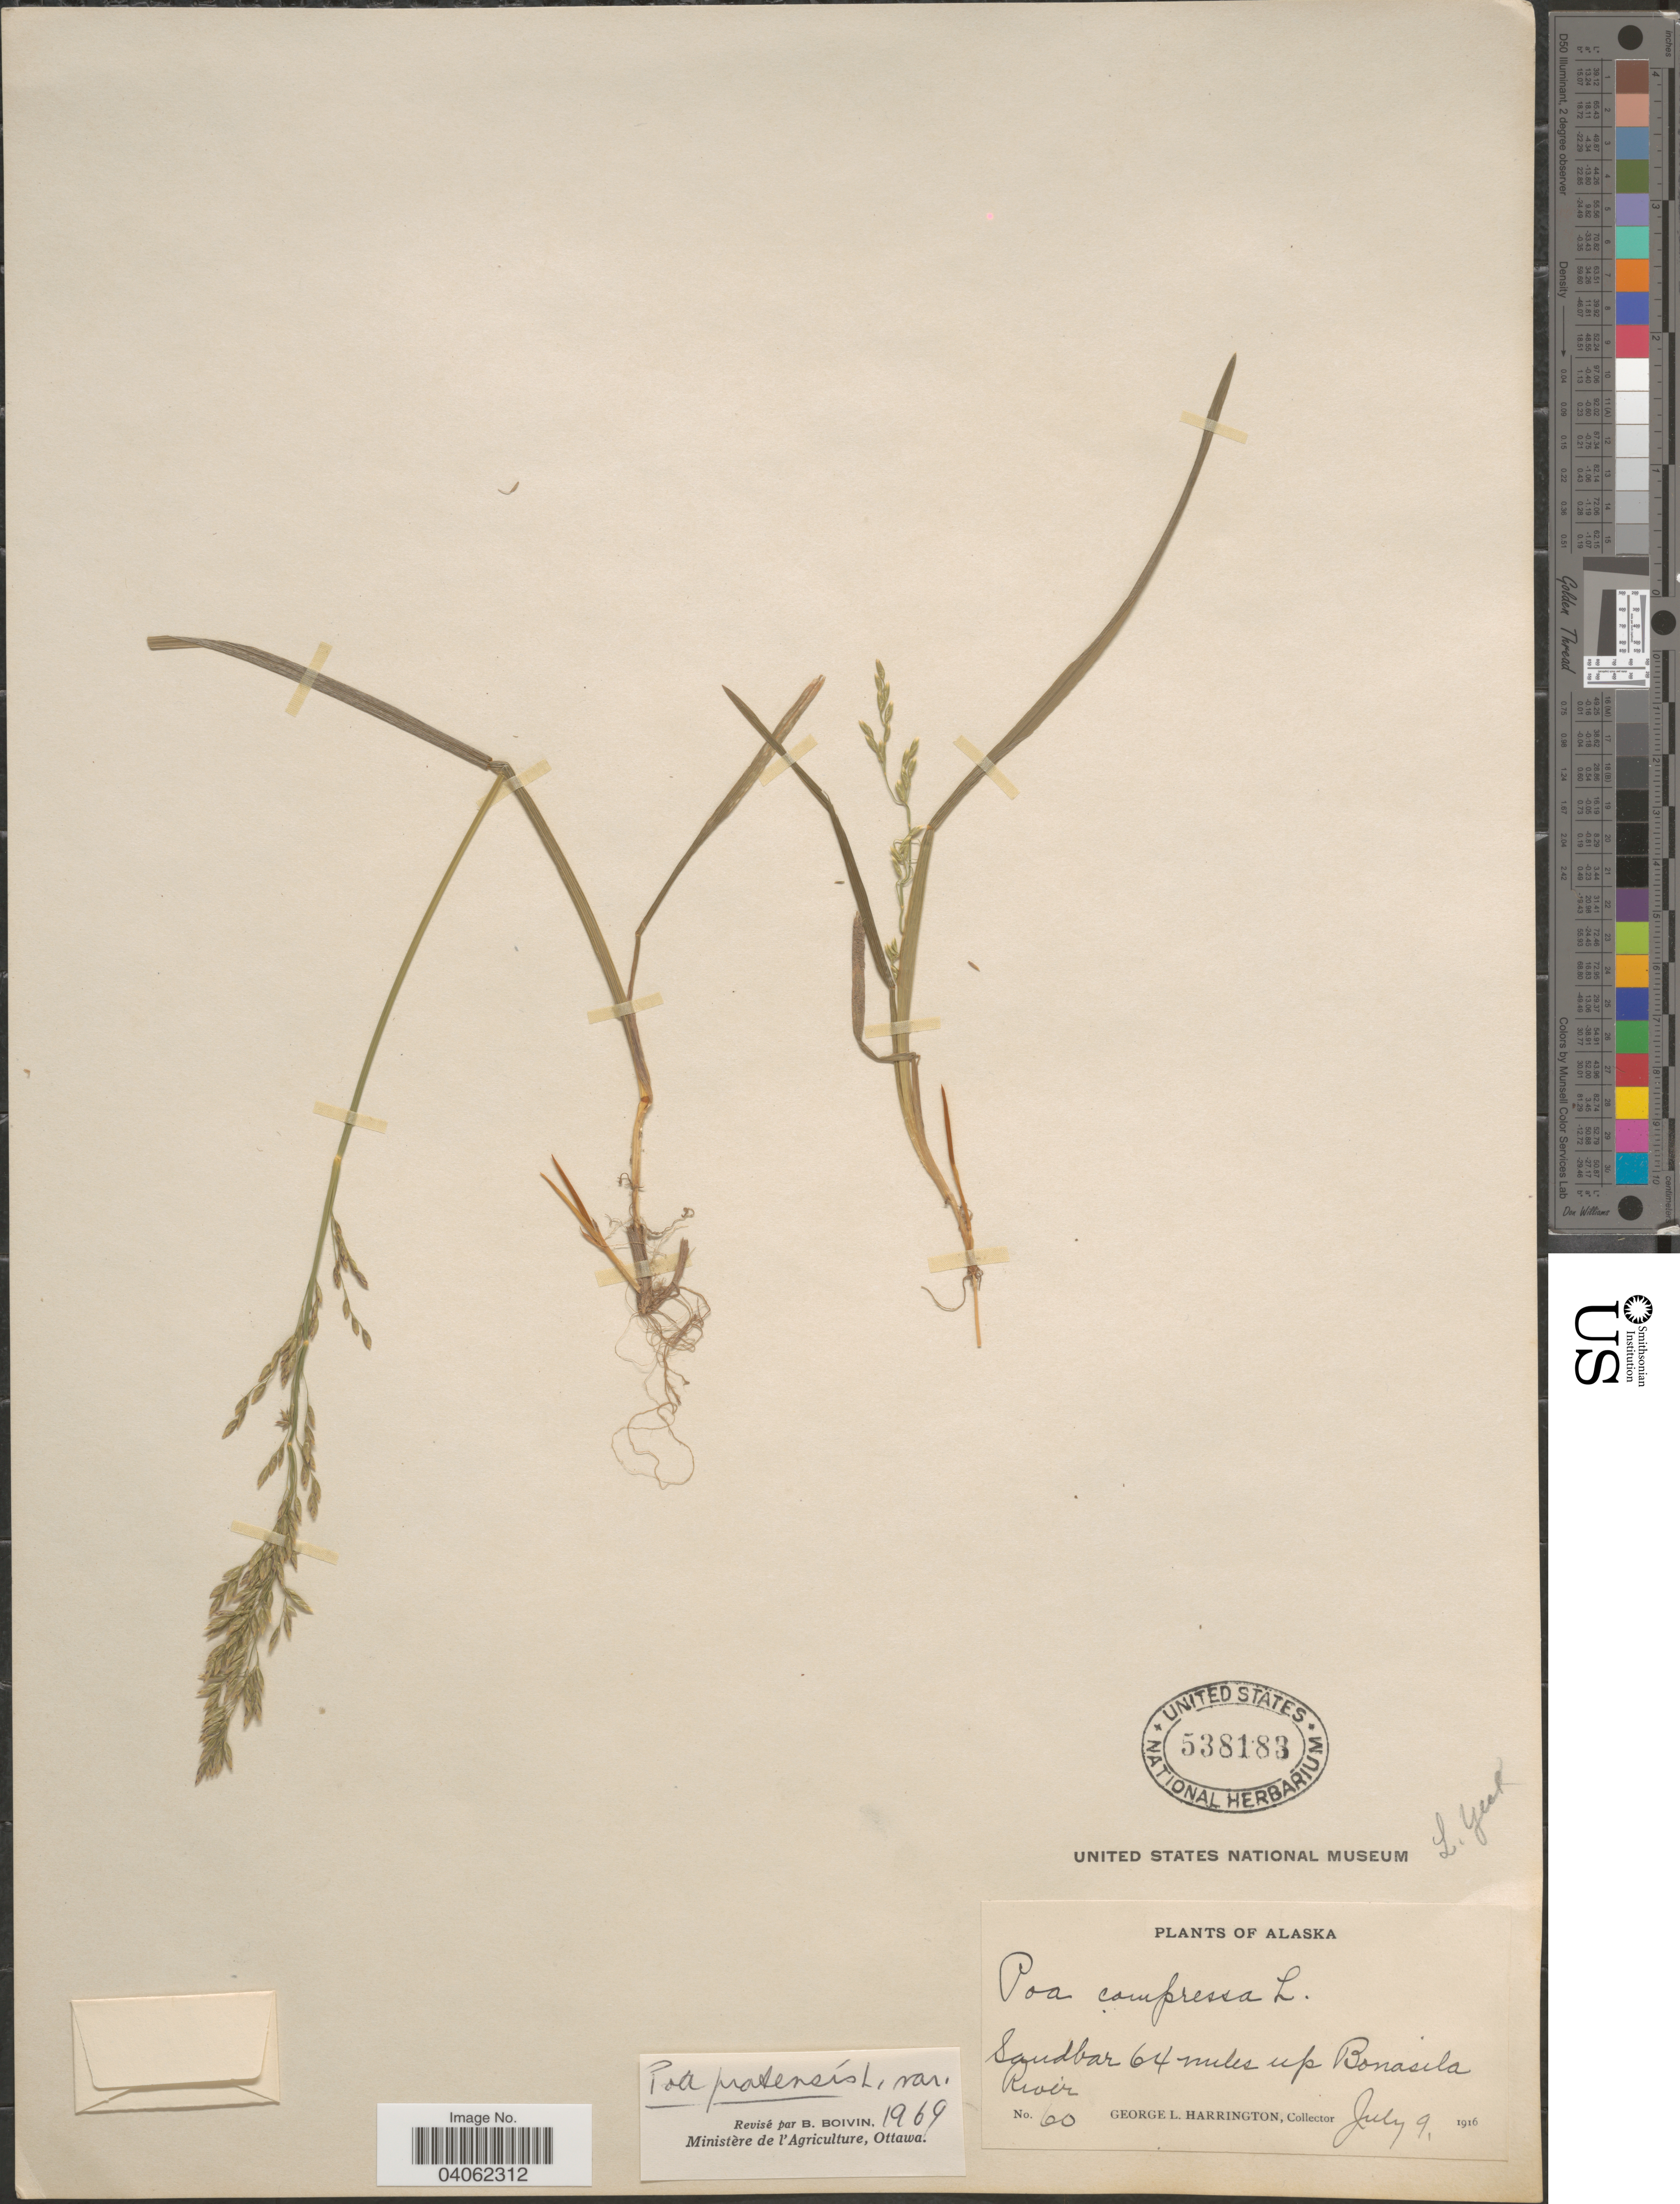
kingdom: Plantae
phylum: Tracheophyta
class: Liliopsida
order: Poales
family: Poaceae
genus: Poa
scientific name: Poa pratensis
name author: L.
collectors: G. Harrington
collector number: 60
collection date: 1916-07-09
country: United States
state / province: Alaska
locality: Sandbar 64 miles up Bonasila River.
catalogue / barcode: US 538183